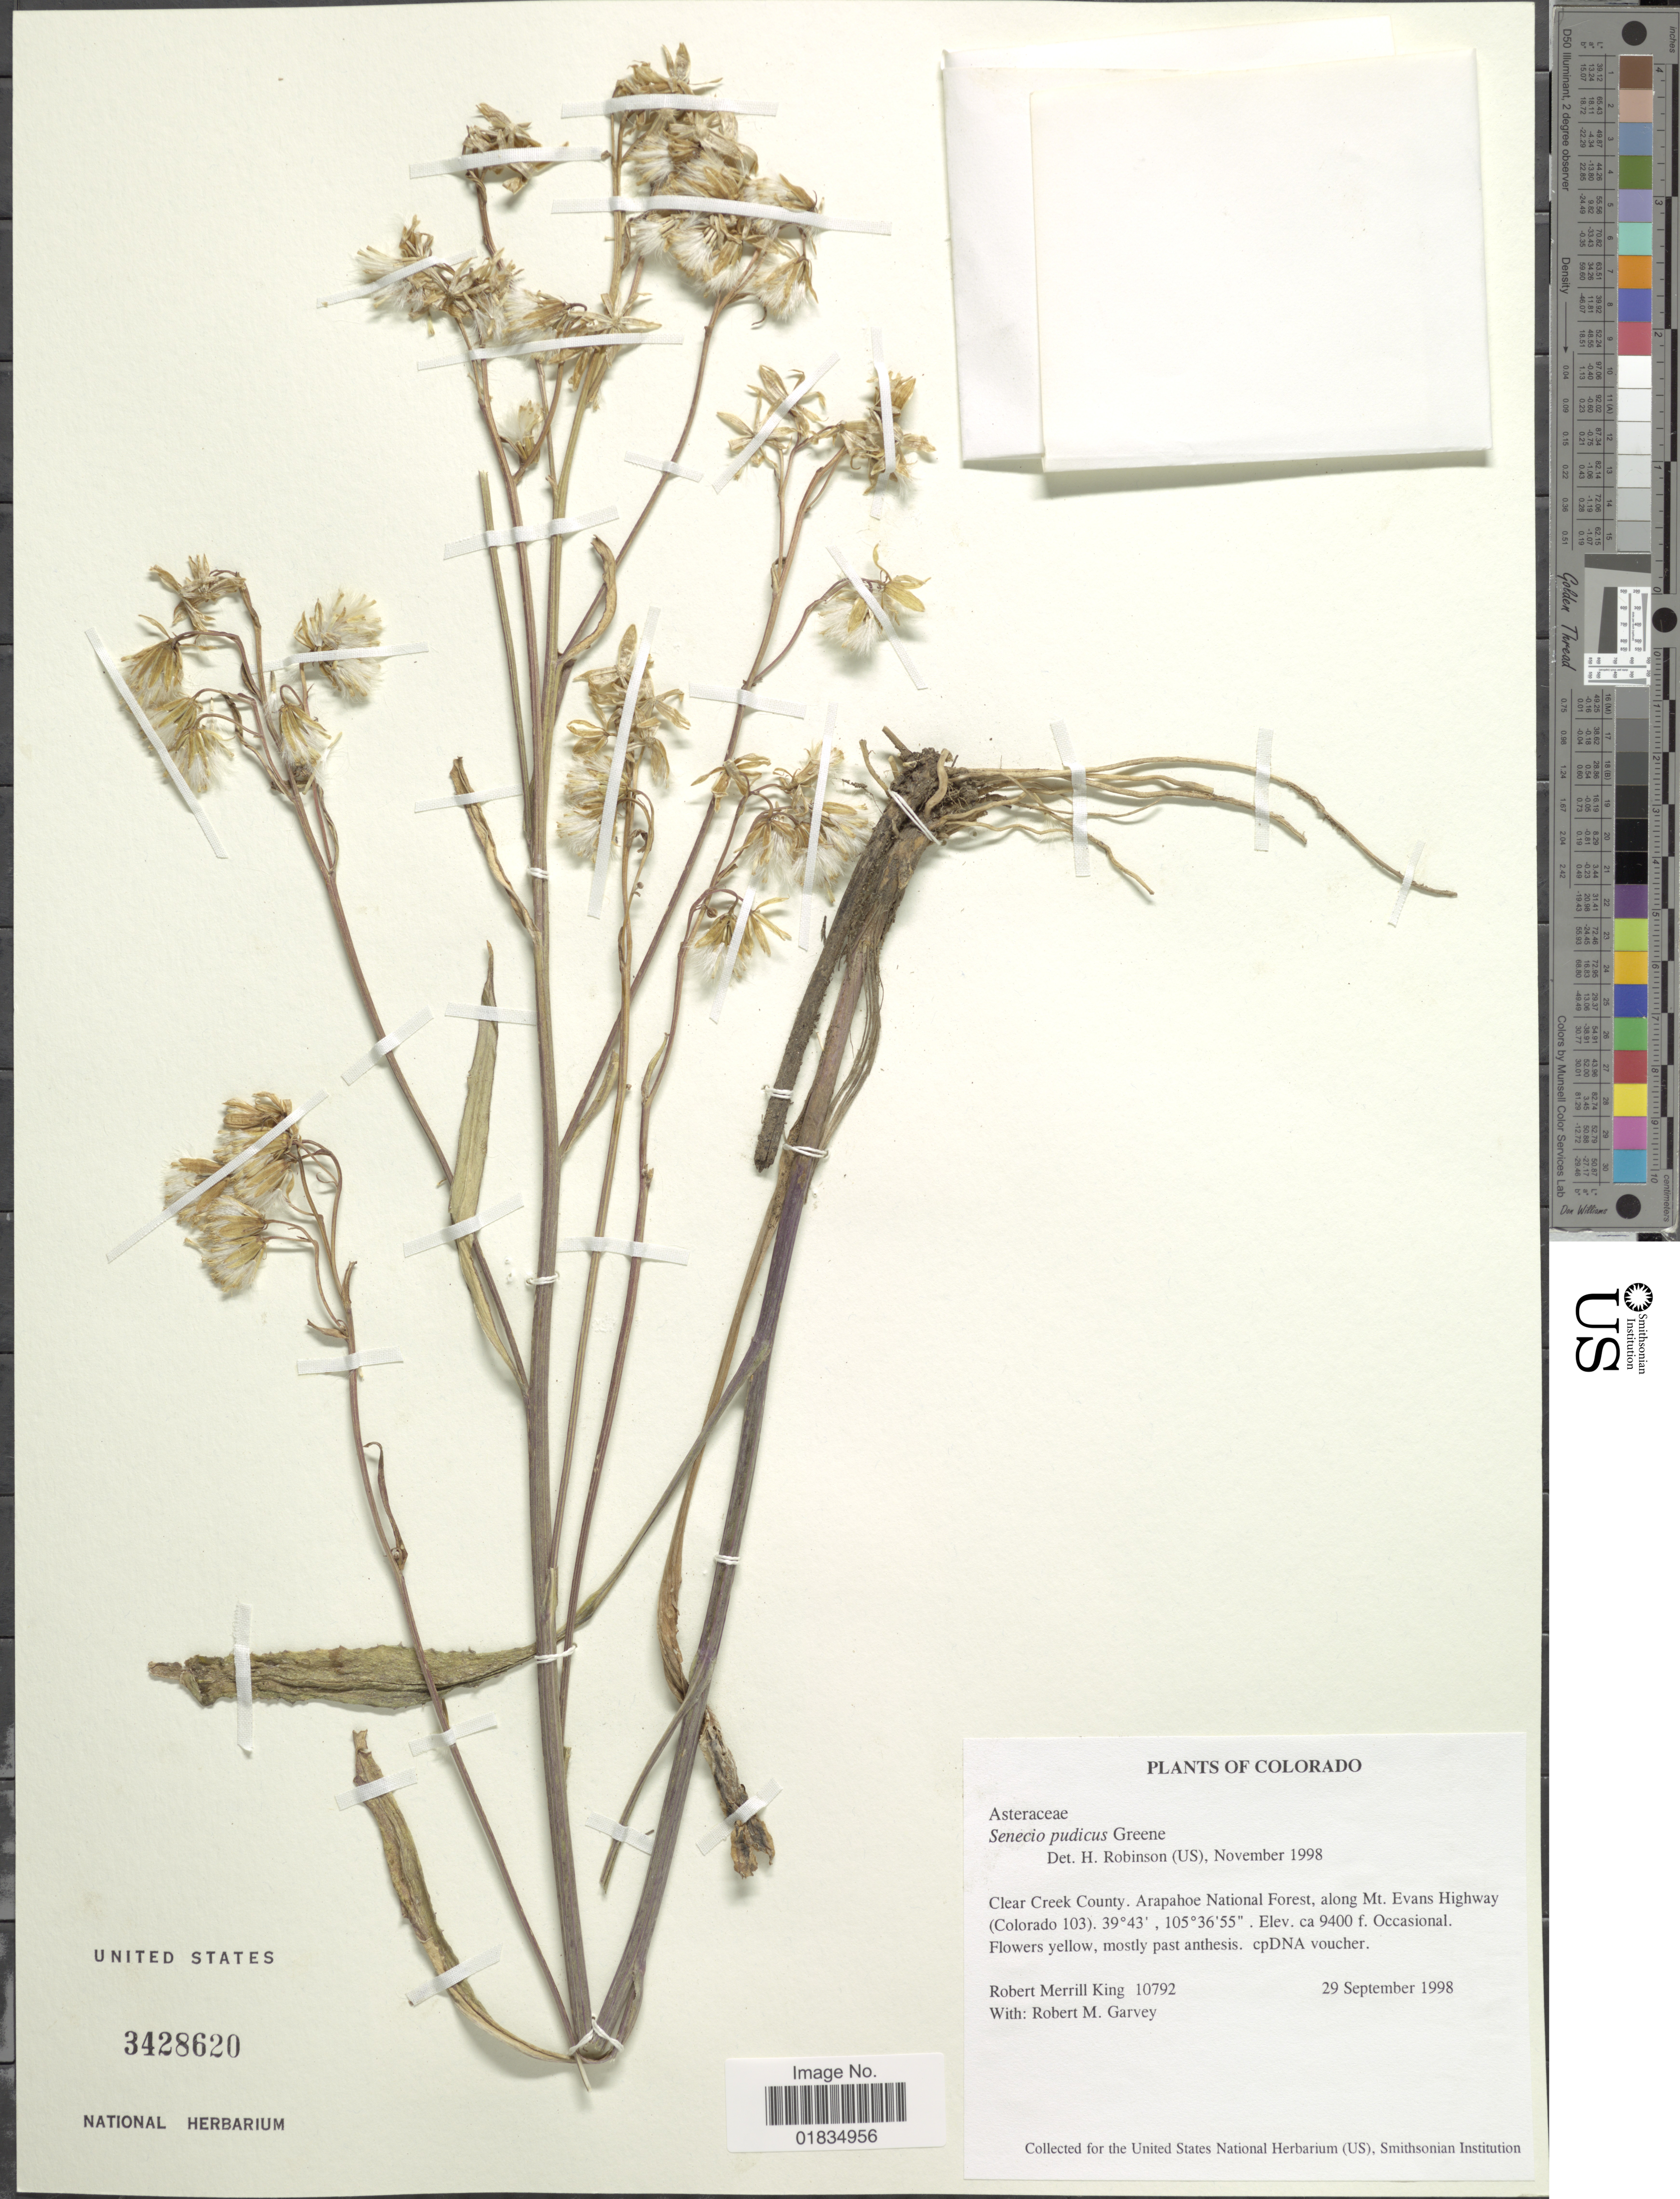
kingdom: Plantae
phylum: Tracheophyta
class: Magnoliopsida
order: Asterales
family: Asteraceae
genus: Senecio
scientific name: Senecio pudicus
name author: Greene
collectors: R. M. King & R. Garvey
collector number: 10792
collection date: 1998-09-29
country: United States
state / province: Colorado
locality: Clear Creek County. Arapahoe National Forest, along Mt. Evans Highway (Colorado 103)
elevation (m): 2865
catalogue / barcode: US 3428620